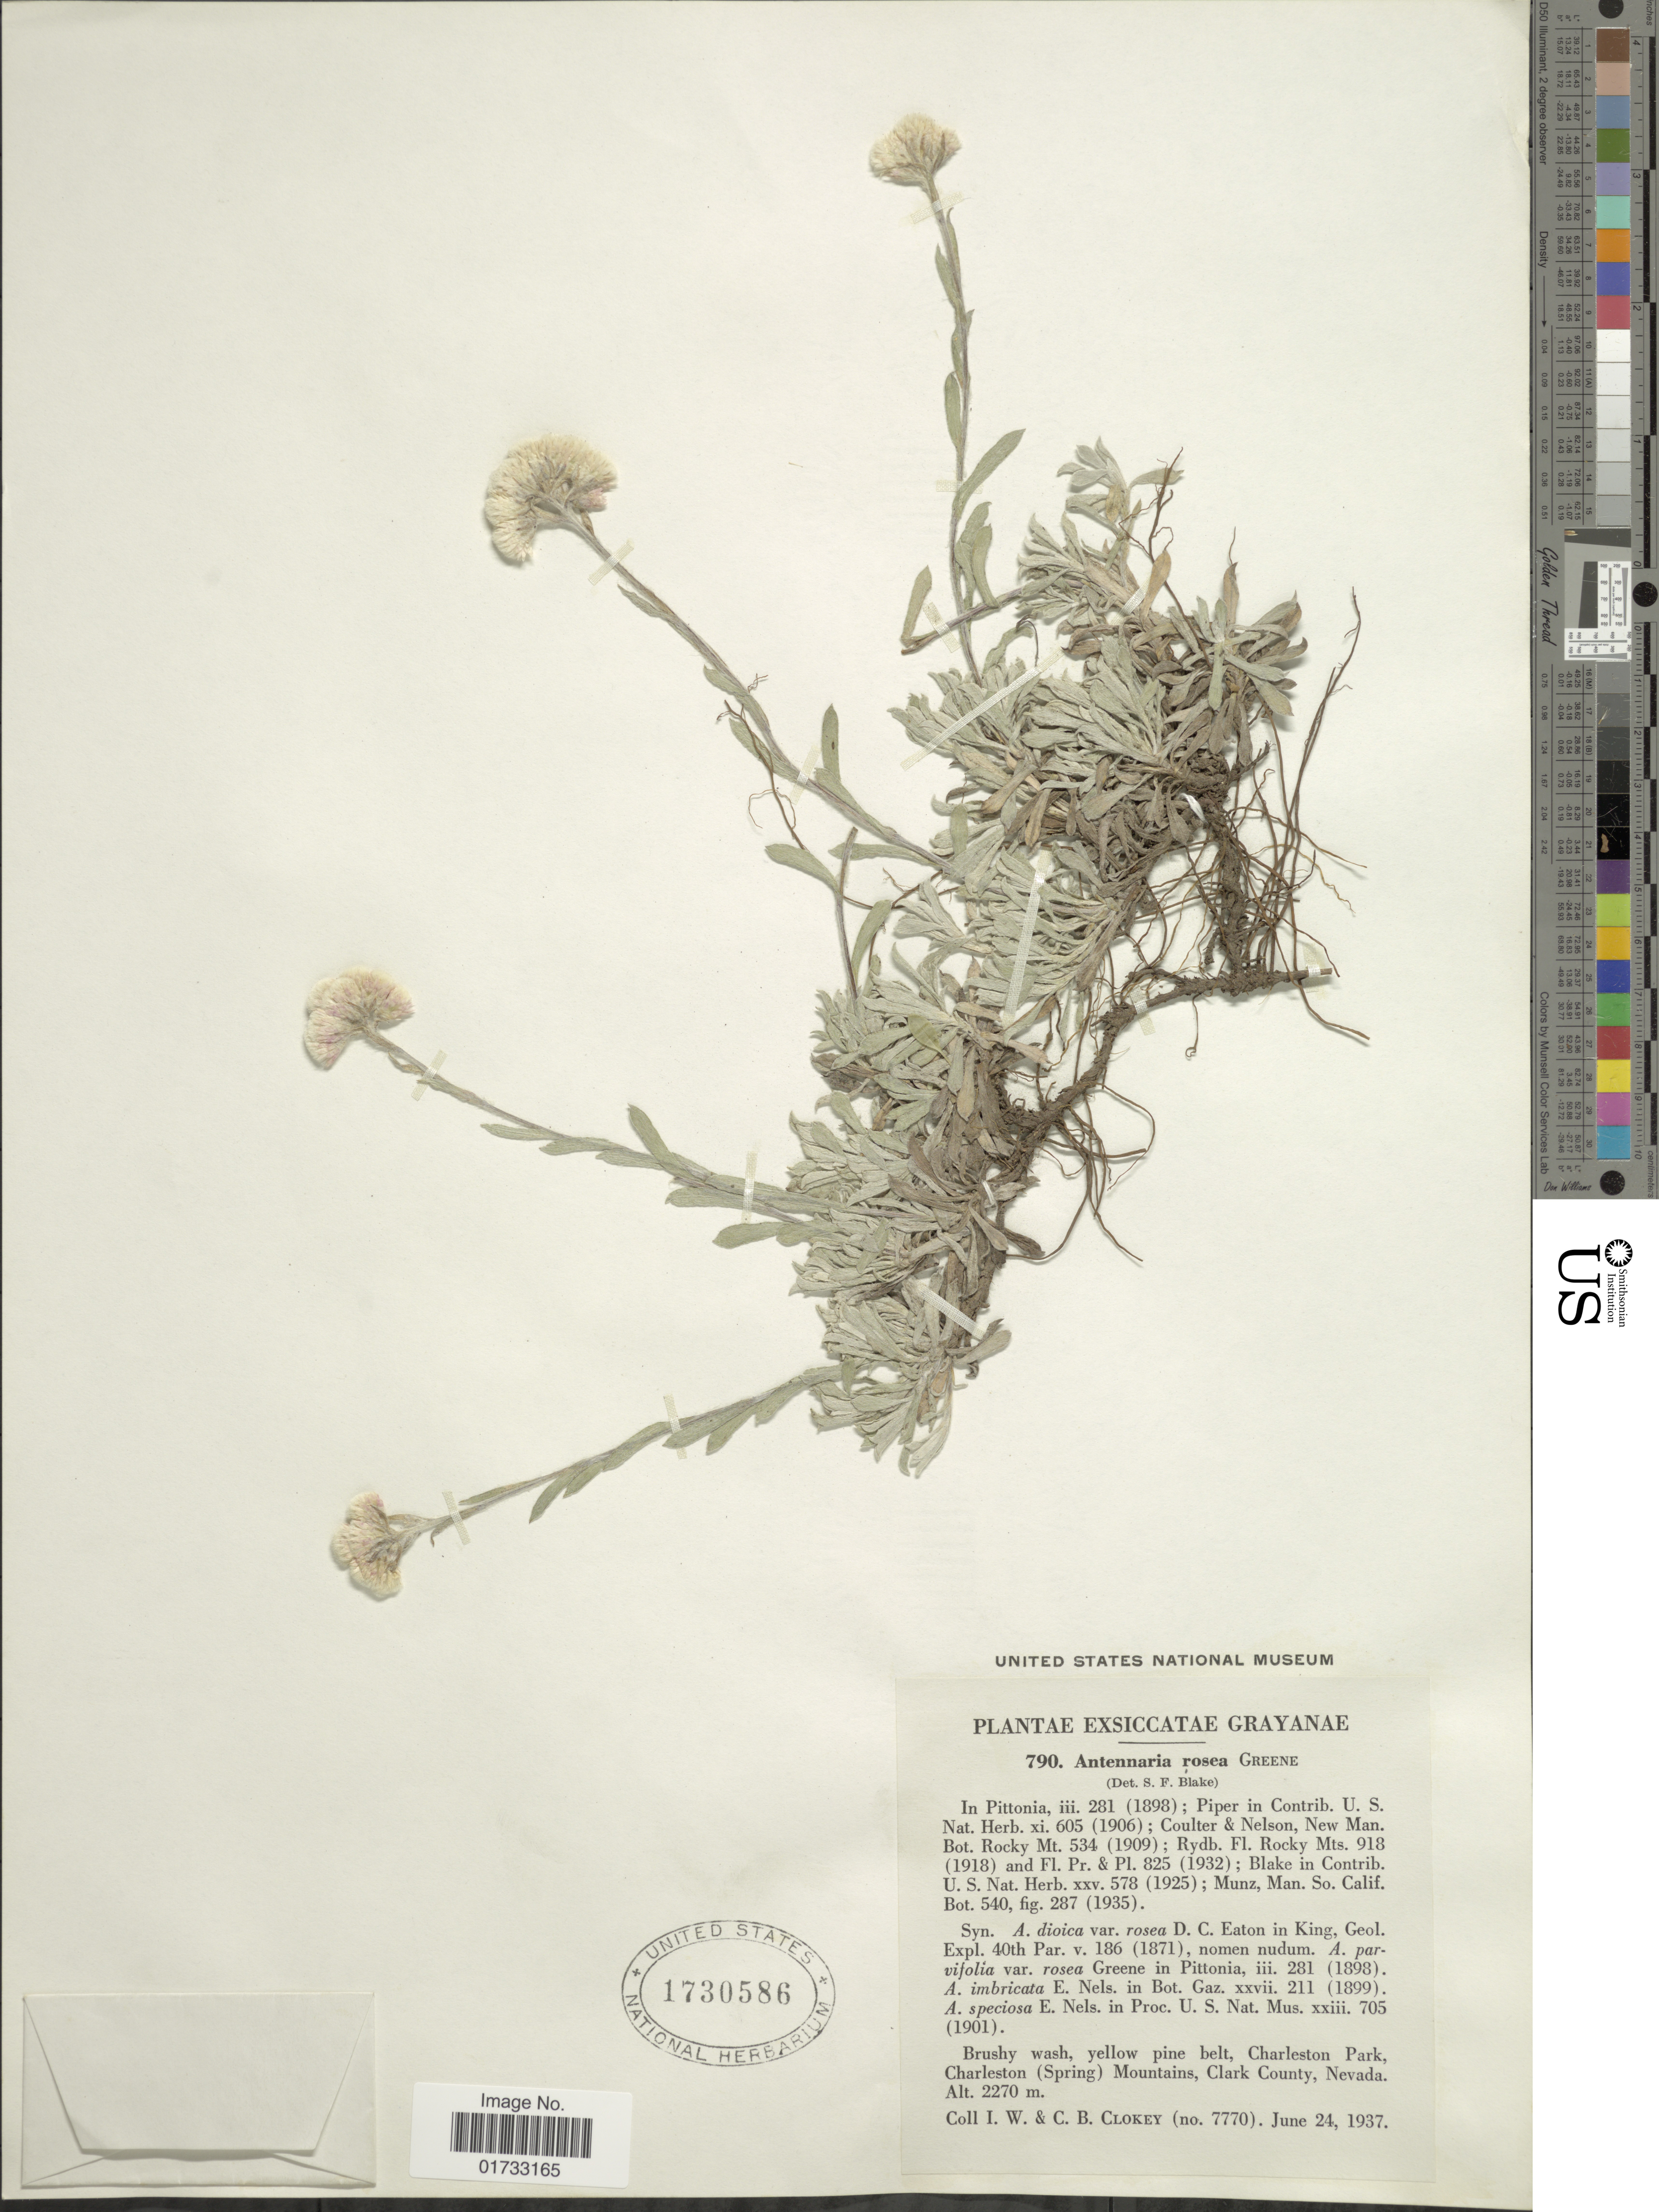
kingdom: Plantae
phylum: Tracheophyta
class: Magnoliopsida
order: Asterales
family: Asteraceae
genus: Antennaria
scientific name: Antennaria rosea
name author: Greene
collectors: I. W. Clokey & C. Clokey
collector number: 790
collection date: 1937-06-24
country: United States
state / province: Nevada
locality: Brushy wash, yellow pine belt, Charleston Park, Charleston (Springs) Mountains, Clark County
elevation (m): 2270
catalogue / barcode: US 1730586